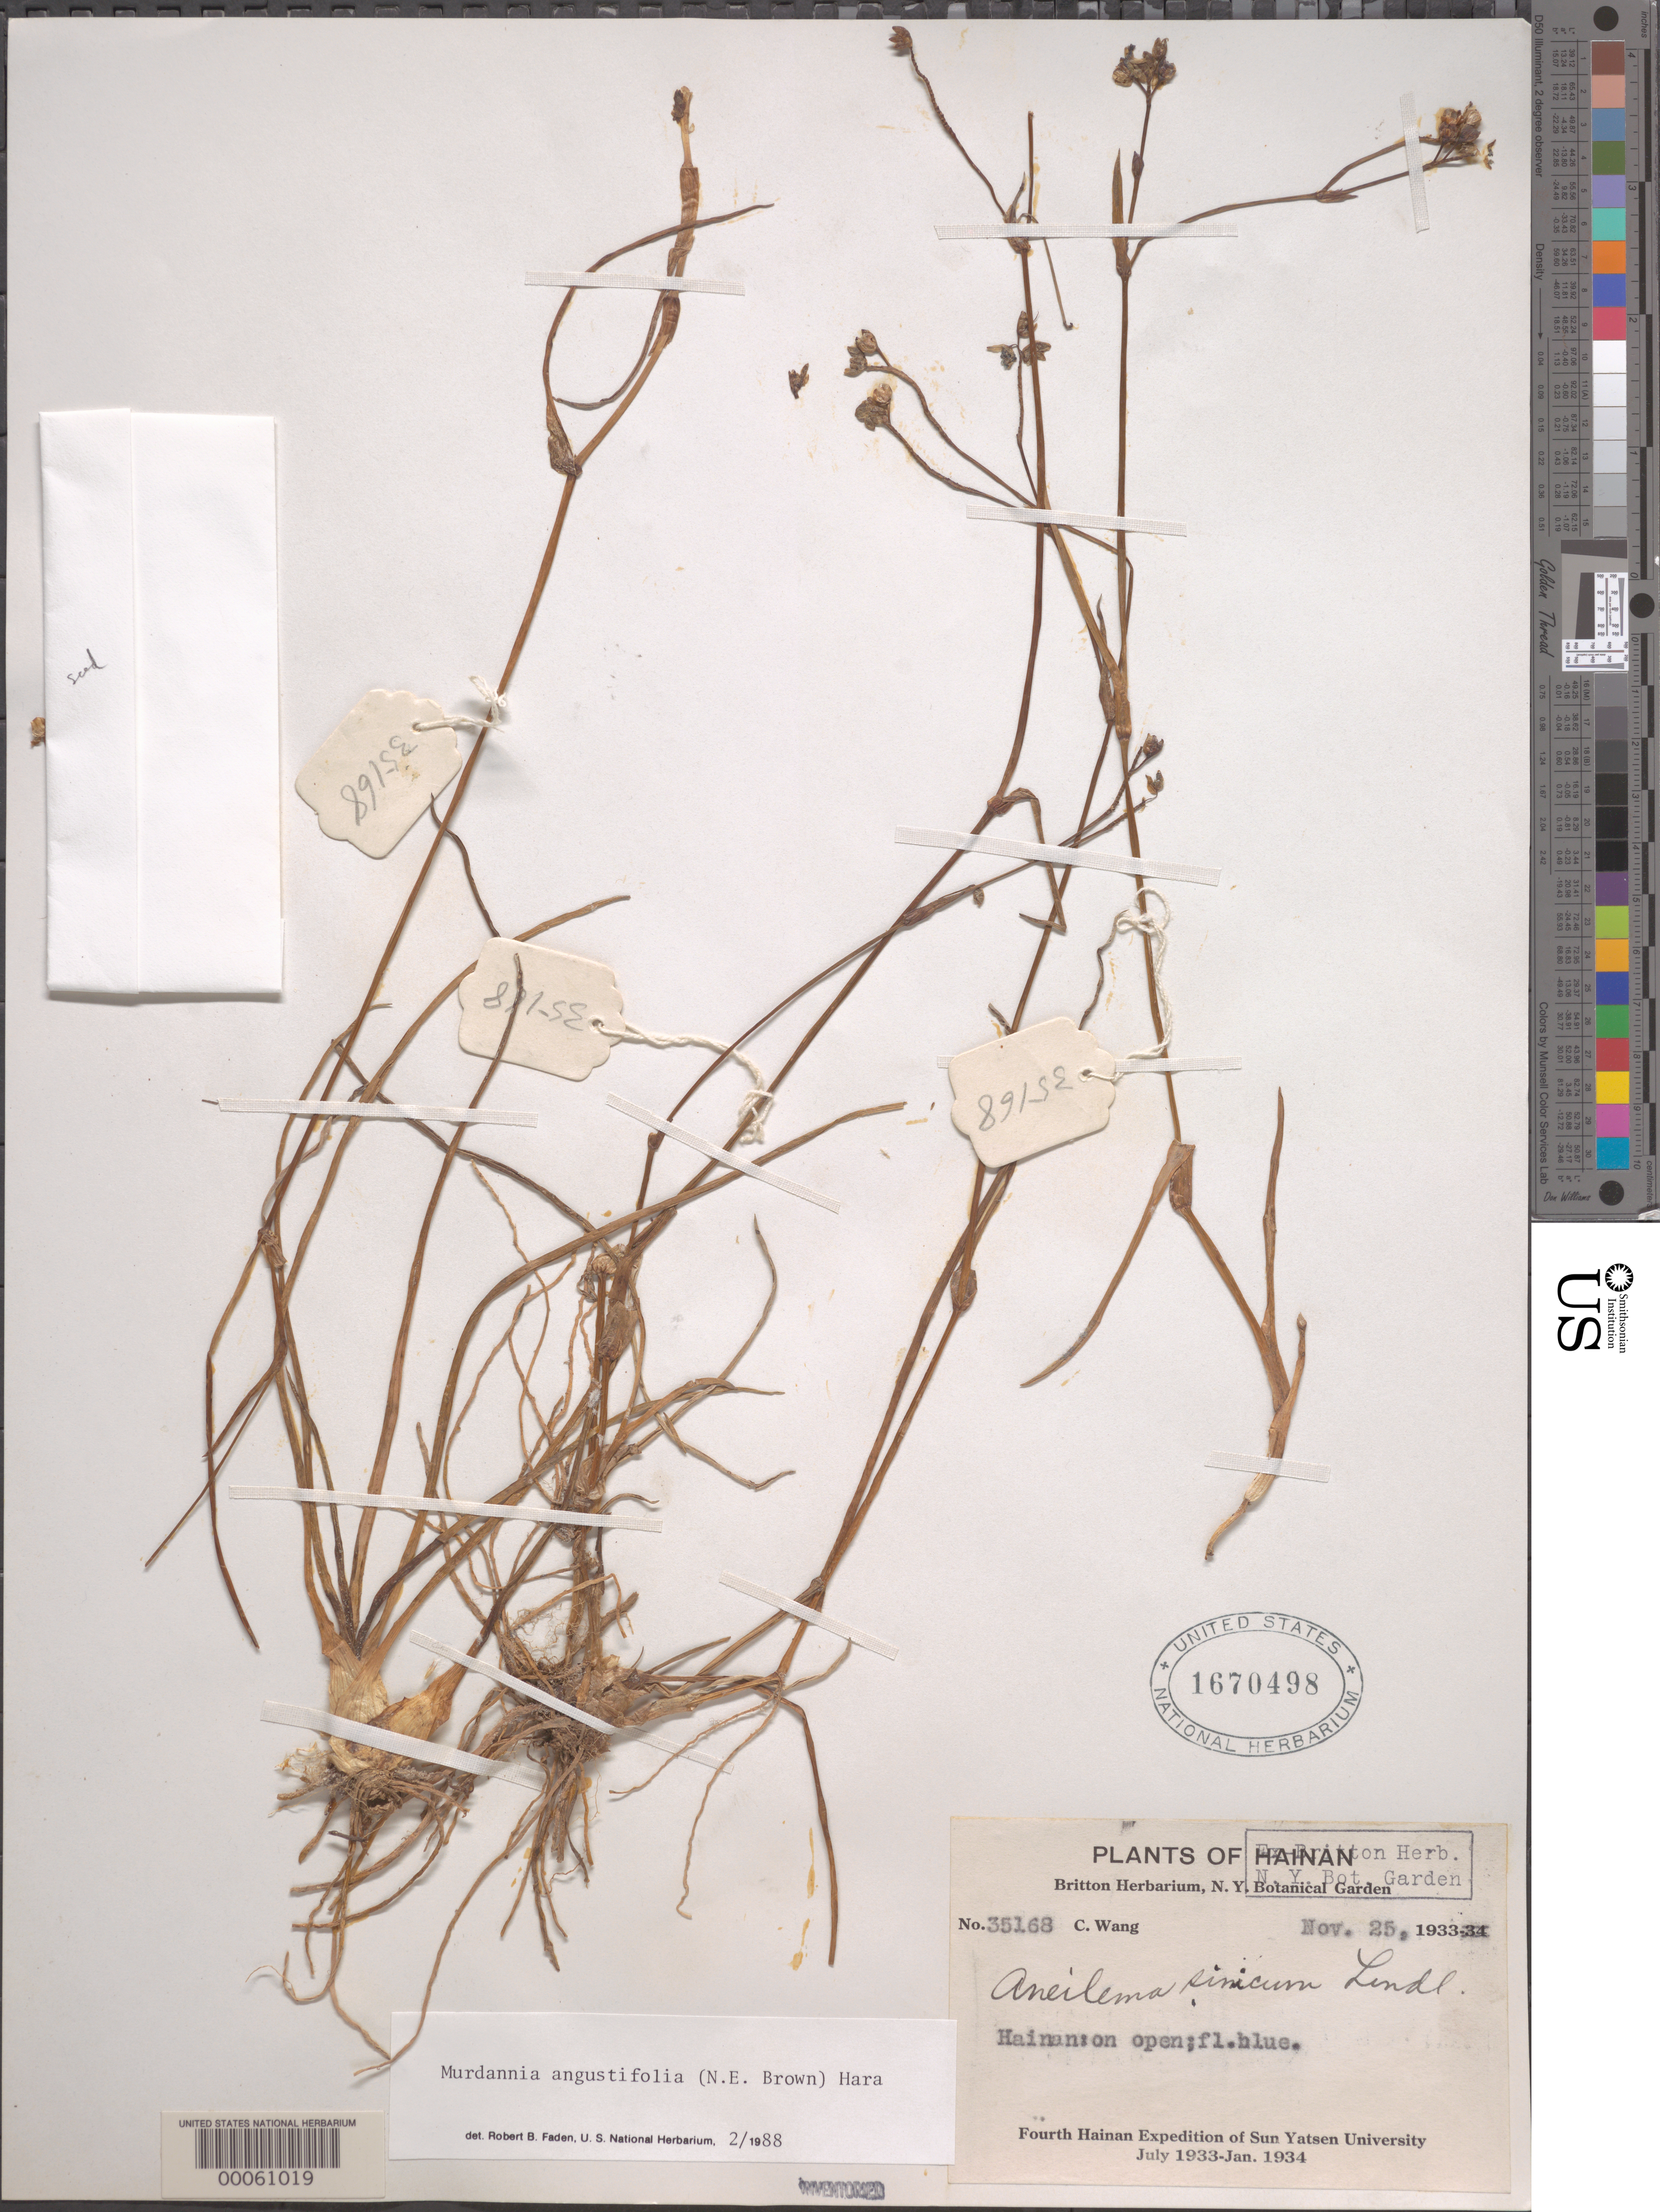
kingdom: Plantae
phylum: Tracheophyta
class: Liliopsida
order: Commelinales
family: Commelinaceae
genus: Murdannia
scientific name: Murdannia angustifolia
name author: (N.E. Br.) H. Hara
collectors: C. Wang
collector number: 35168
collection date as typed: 25 Nov 1933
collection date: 1933-11-25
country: China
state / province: Hainan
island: Hainan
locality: Hainan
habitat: Open field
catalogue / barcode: US 1670498